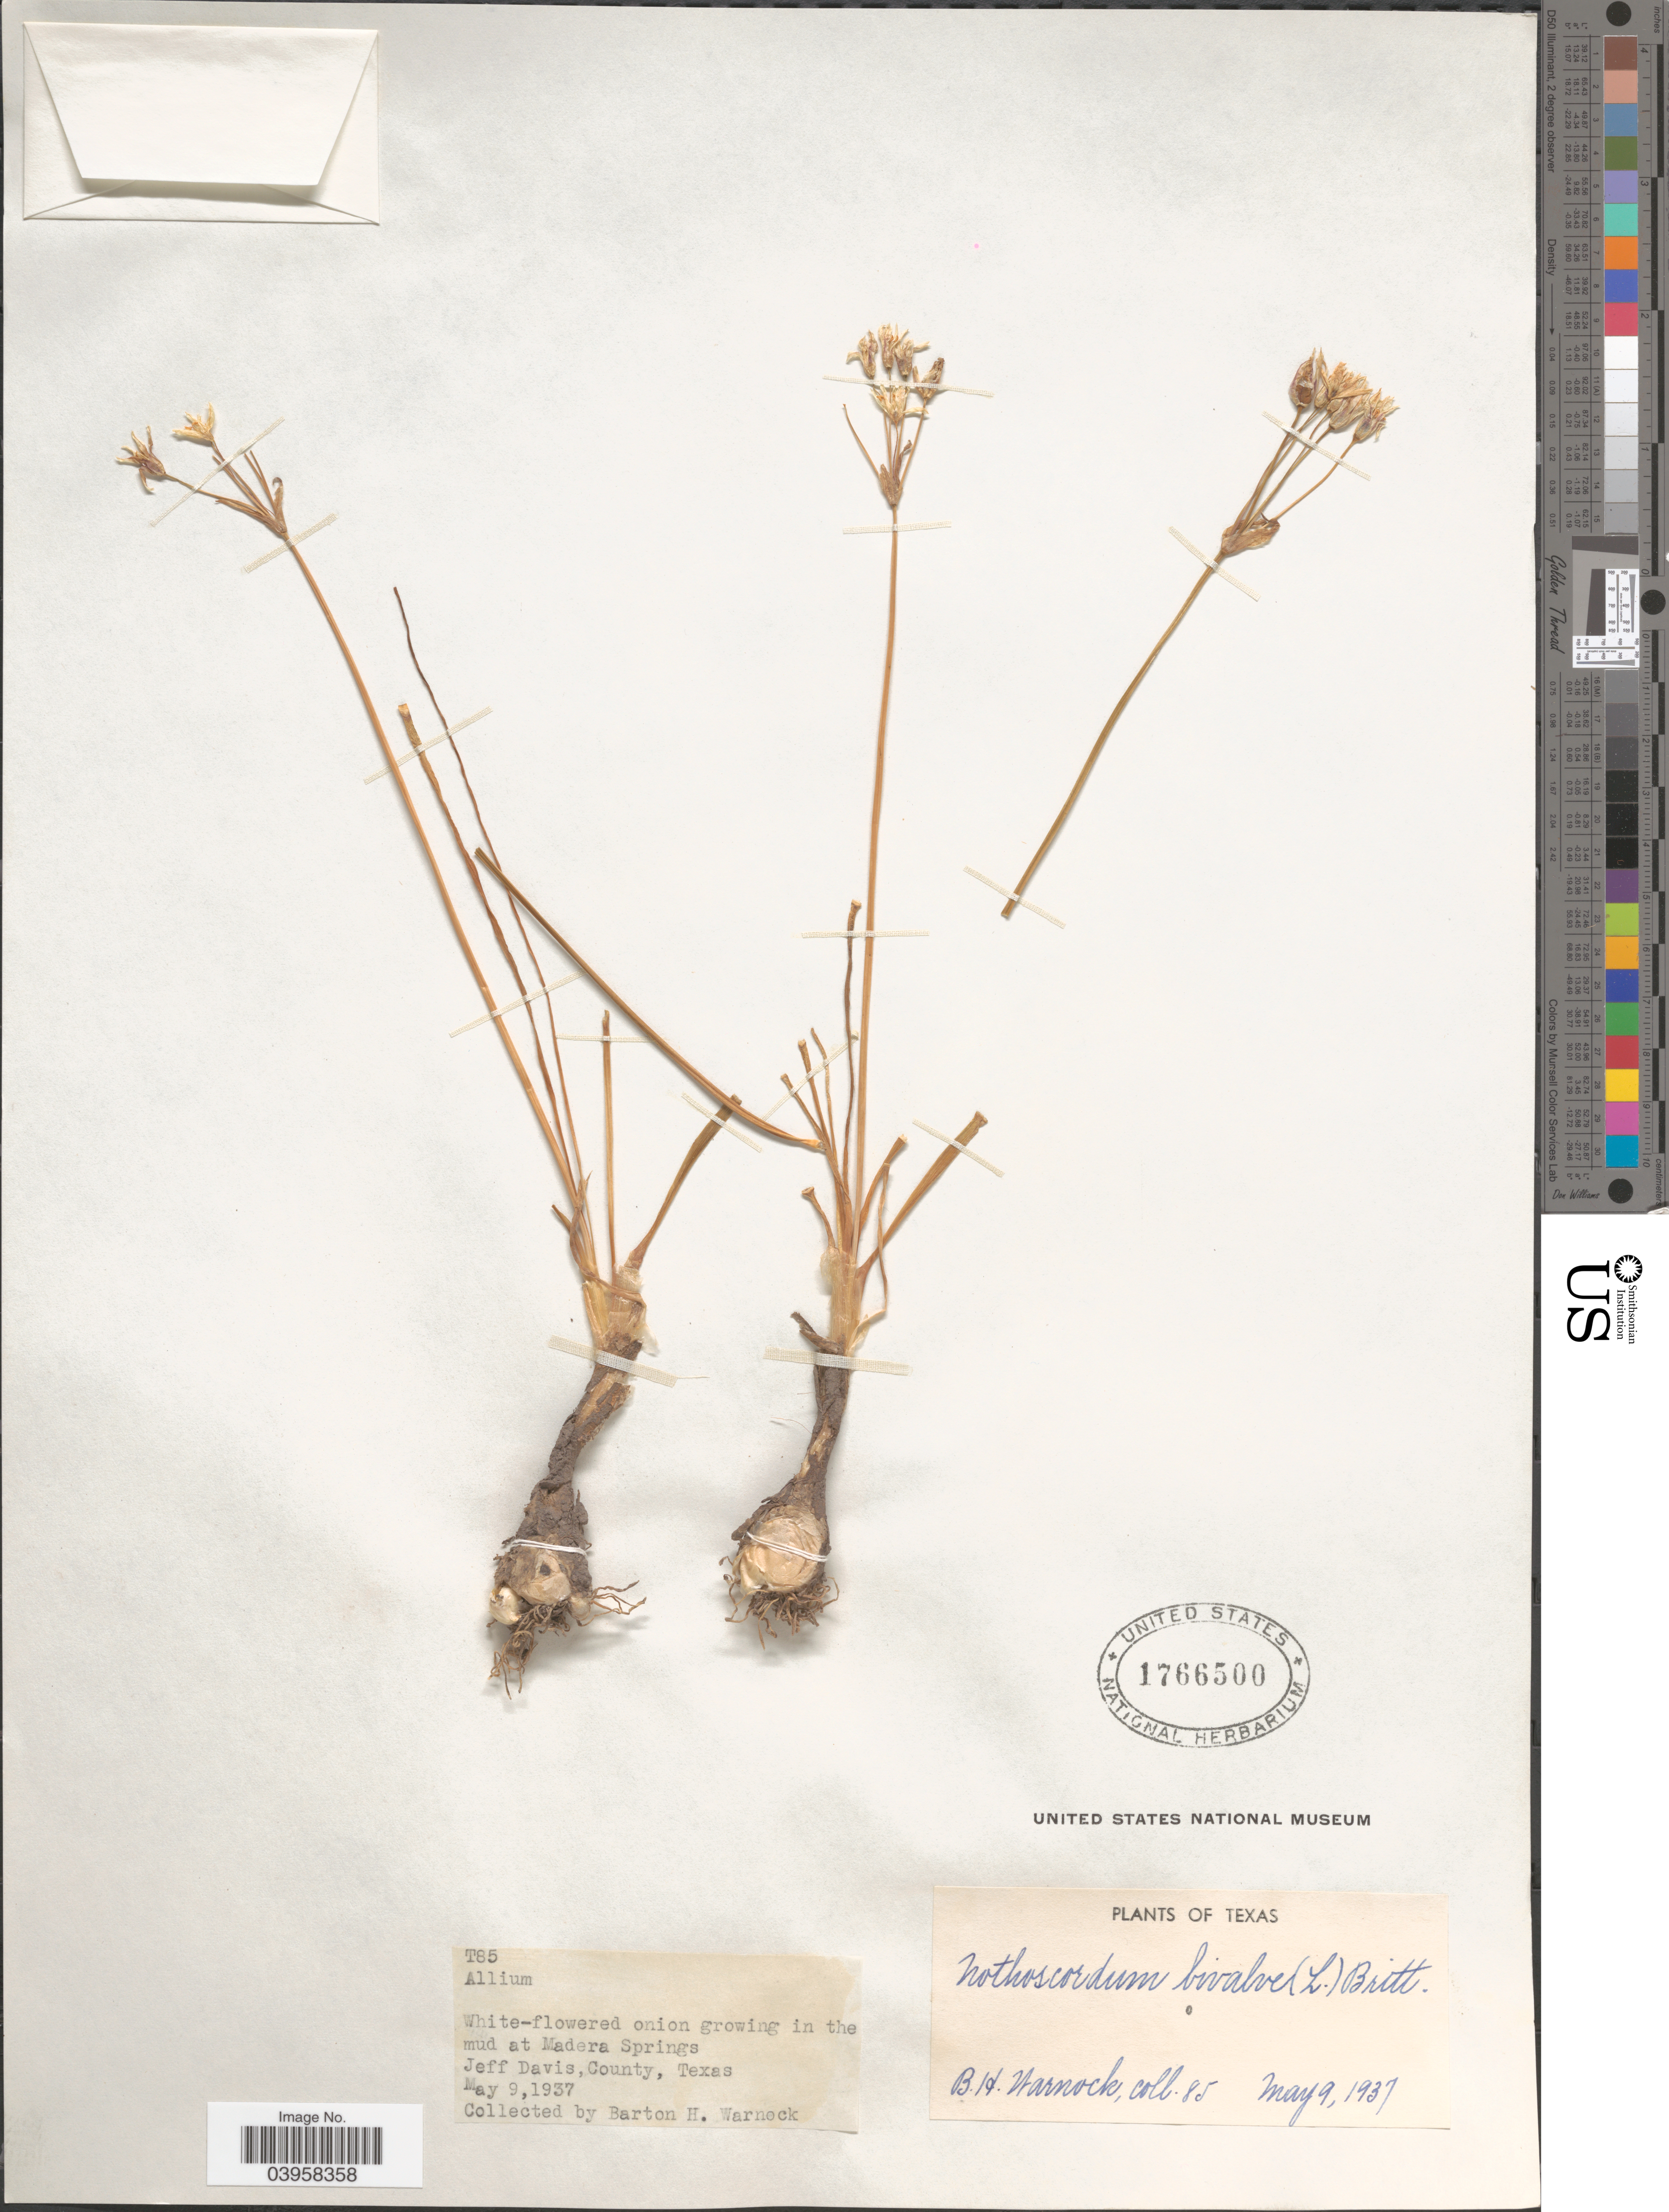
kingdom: Plantae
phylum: Tracheophyta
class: Liliopsida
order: Asparagales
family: Amaryllidaceae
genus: Nothoscordum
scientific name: Nothoscordum bivalve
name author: (L.) Britton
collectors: B. H. Warnock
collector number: T85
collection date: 1937-05-09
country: United States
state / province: Texas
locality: In the mud at Madera Springs. Jeff Davis, County.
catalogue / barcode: US 1766500